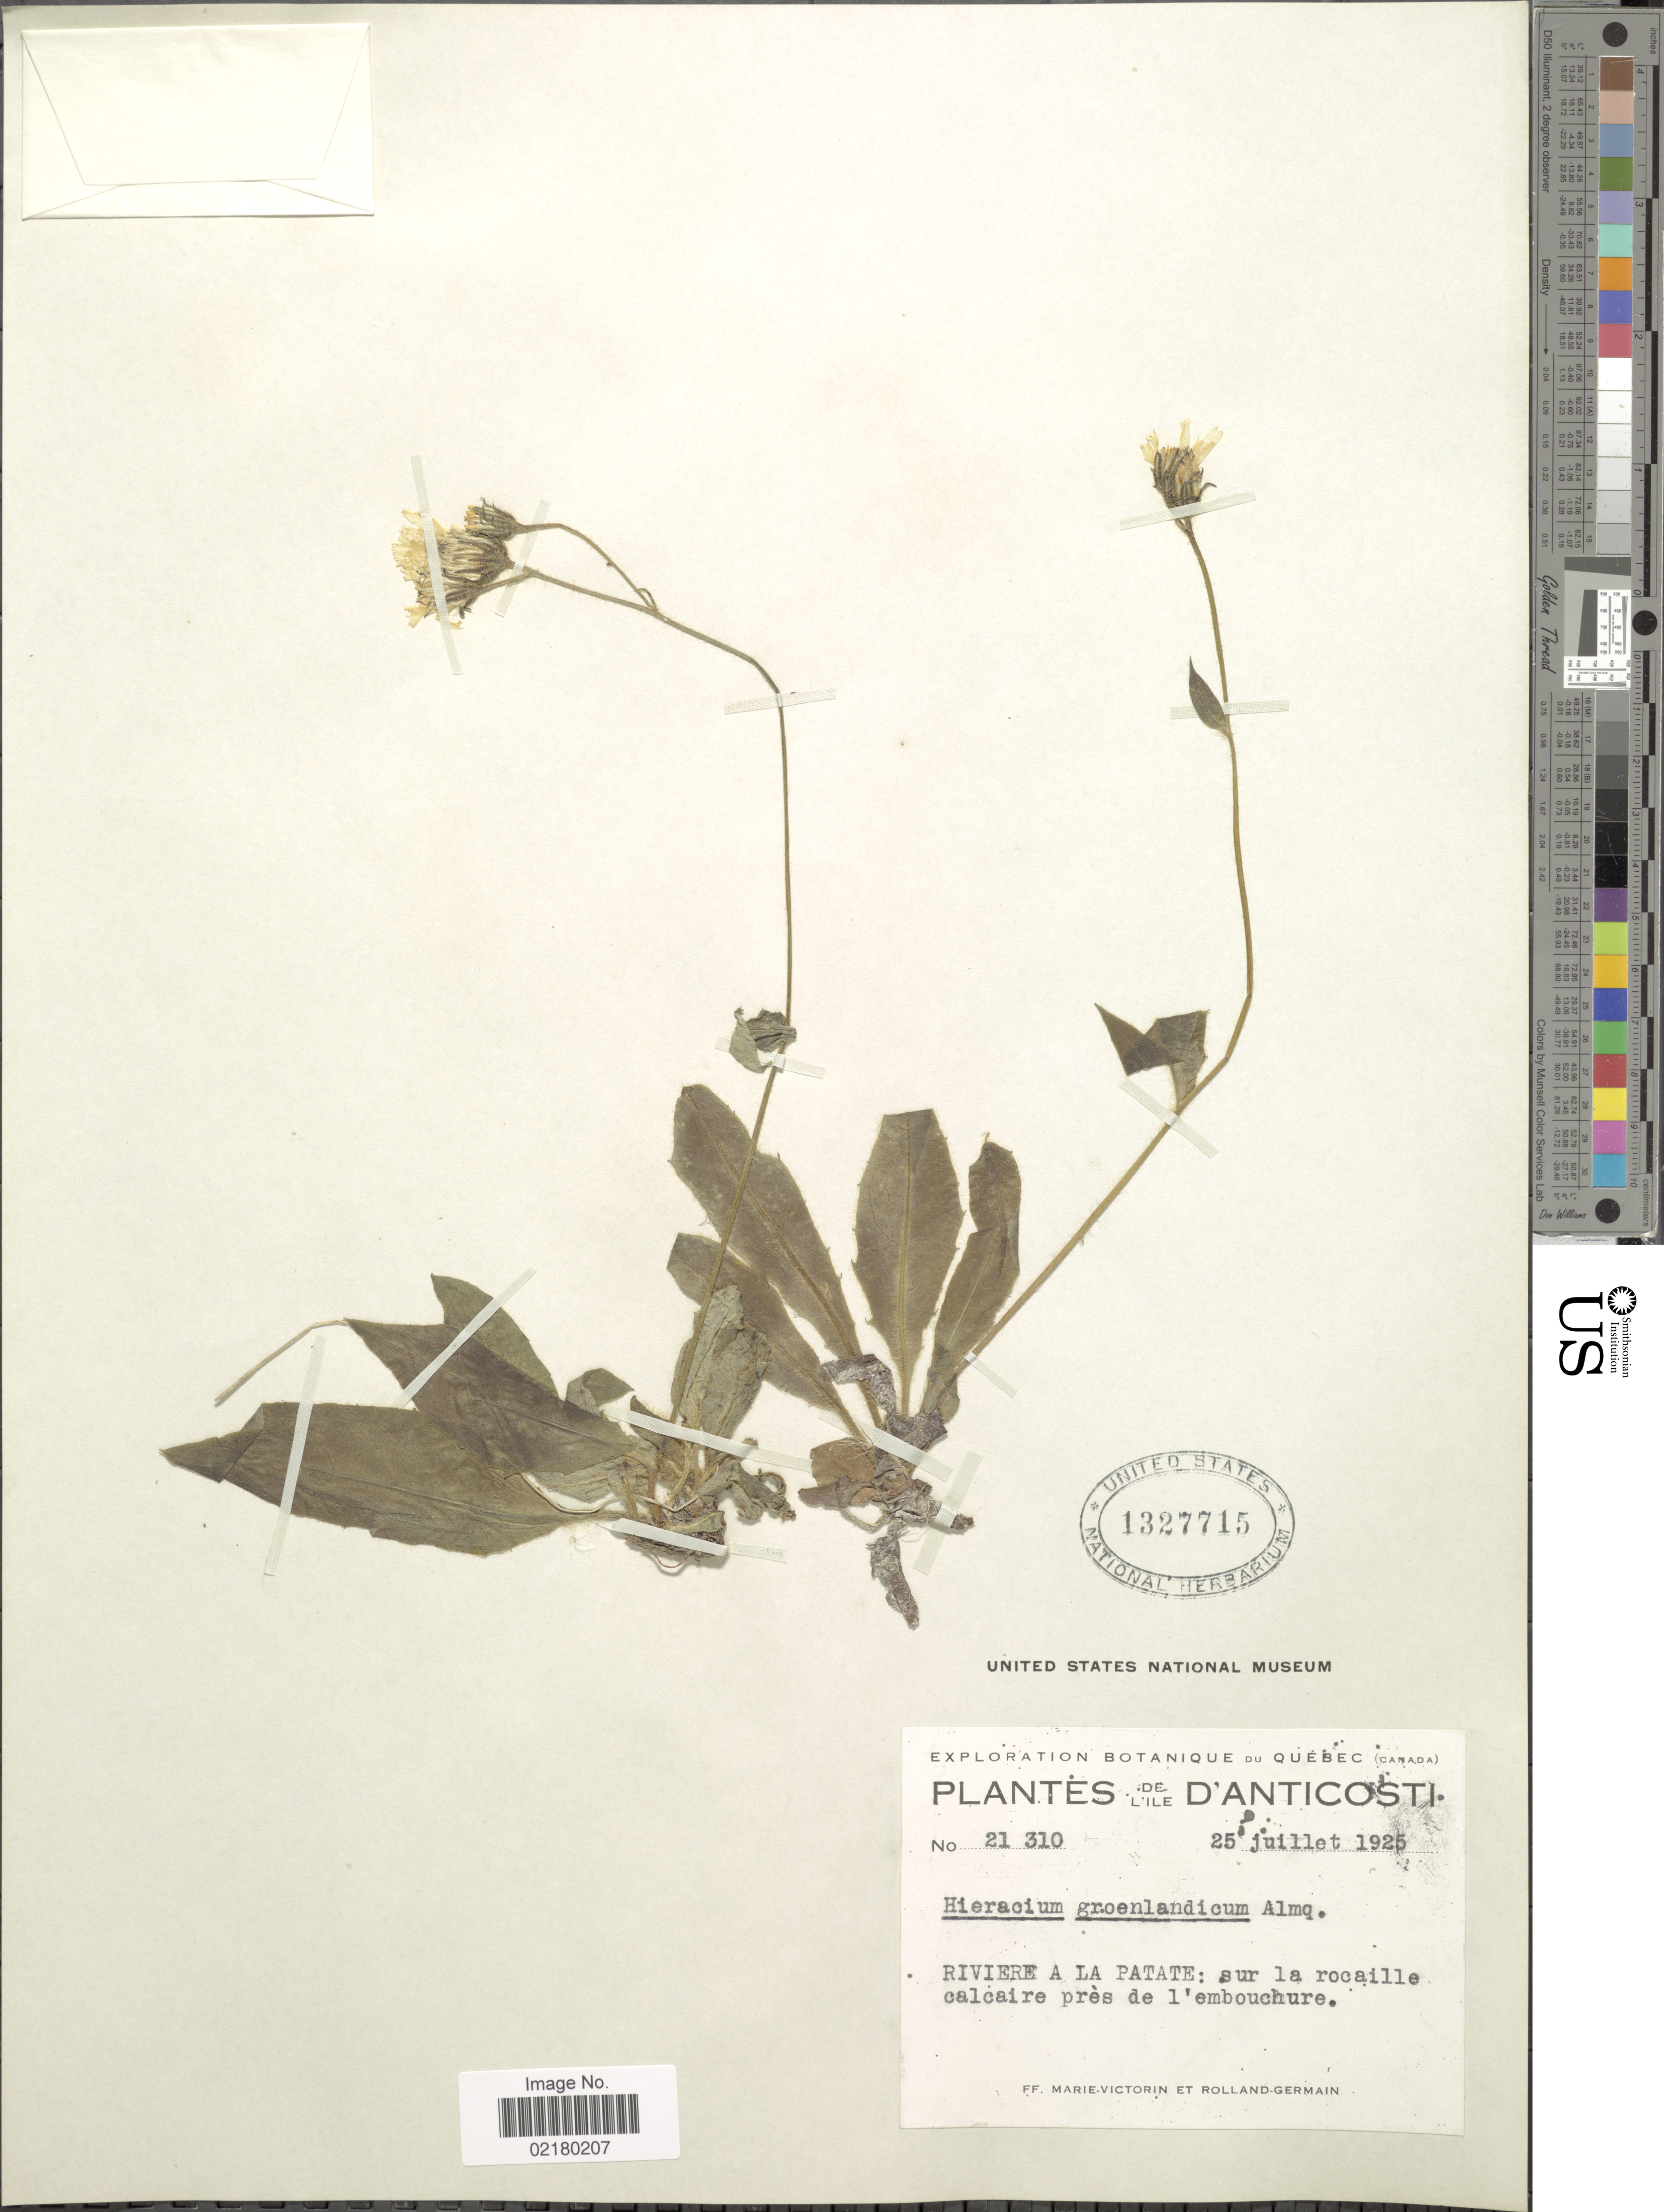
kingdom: Plantae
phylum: Tracheophyta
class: Magnoliopsida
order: Asterales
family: Asteraceae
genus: Hieracium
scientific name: Hieracium lachenalii subsp. cruenifolium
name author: (Dahlst. & Lübeck) Zahn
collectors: F. Marie-Victorin & Rolland-Germain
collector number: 21310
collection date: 1925-07-25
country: Canada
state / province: Quebec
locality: De L'Ile D'anticosti, Riviere A La Patate: sur la rocaille calcaire près de l'embouchure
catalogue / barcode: US 1327715